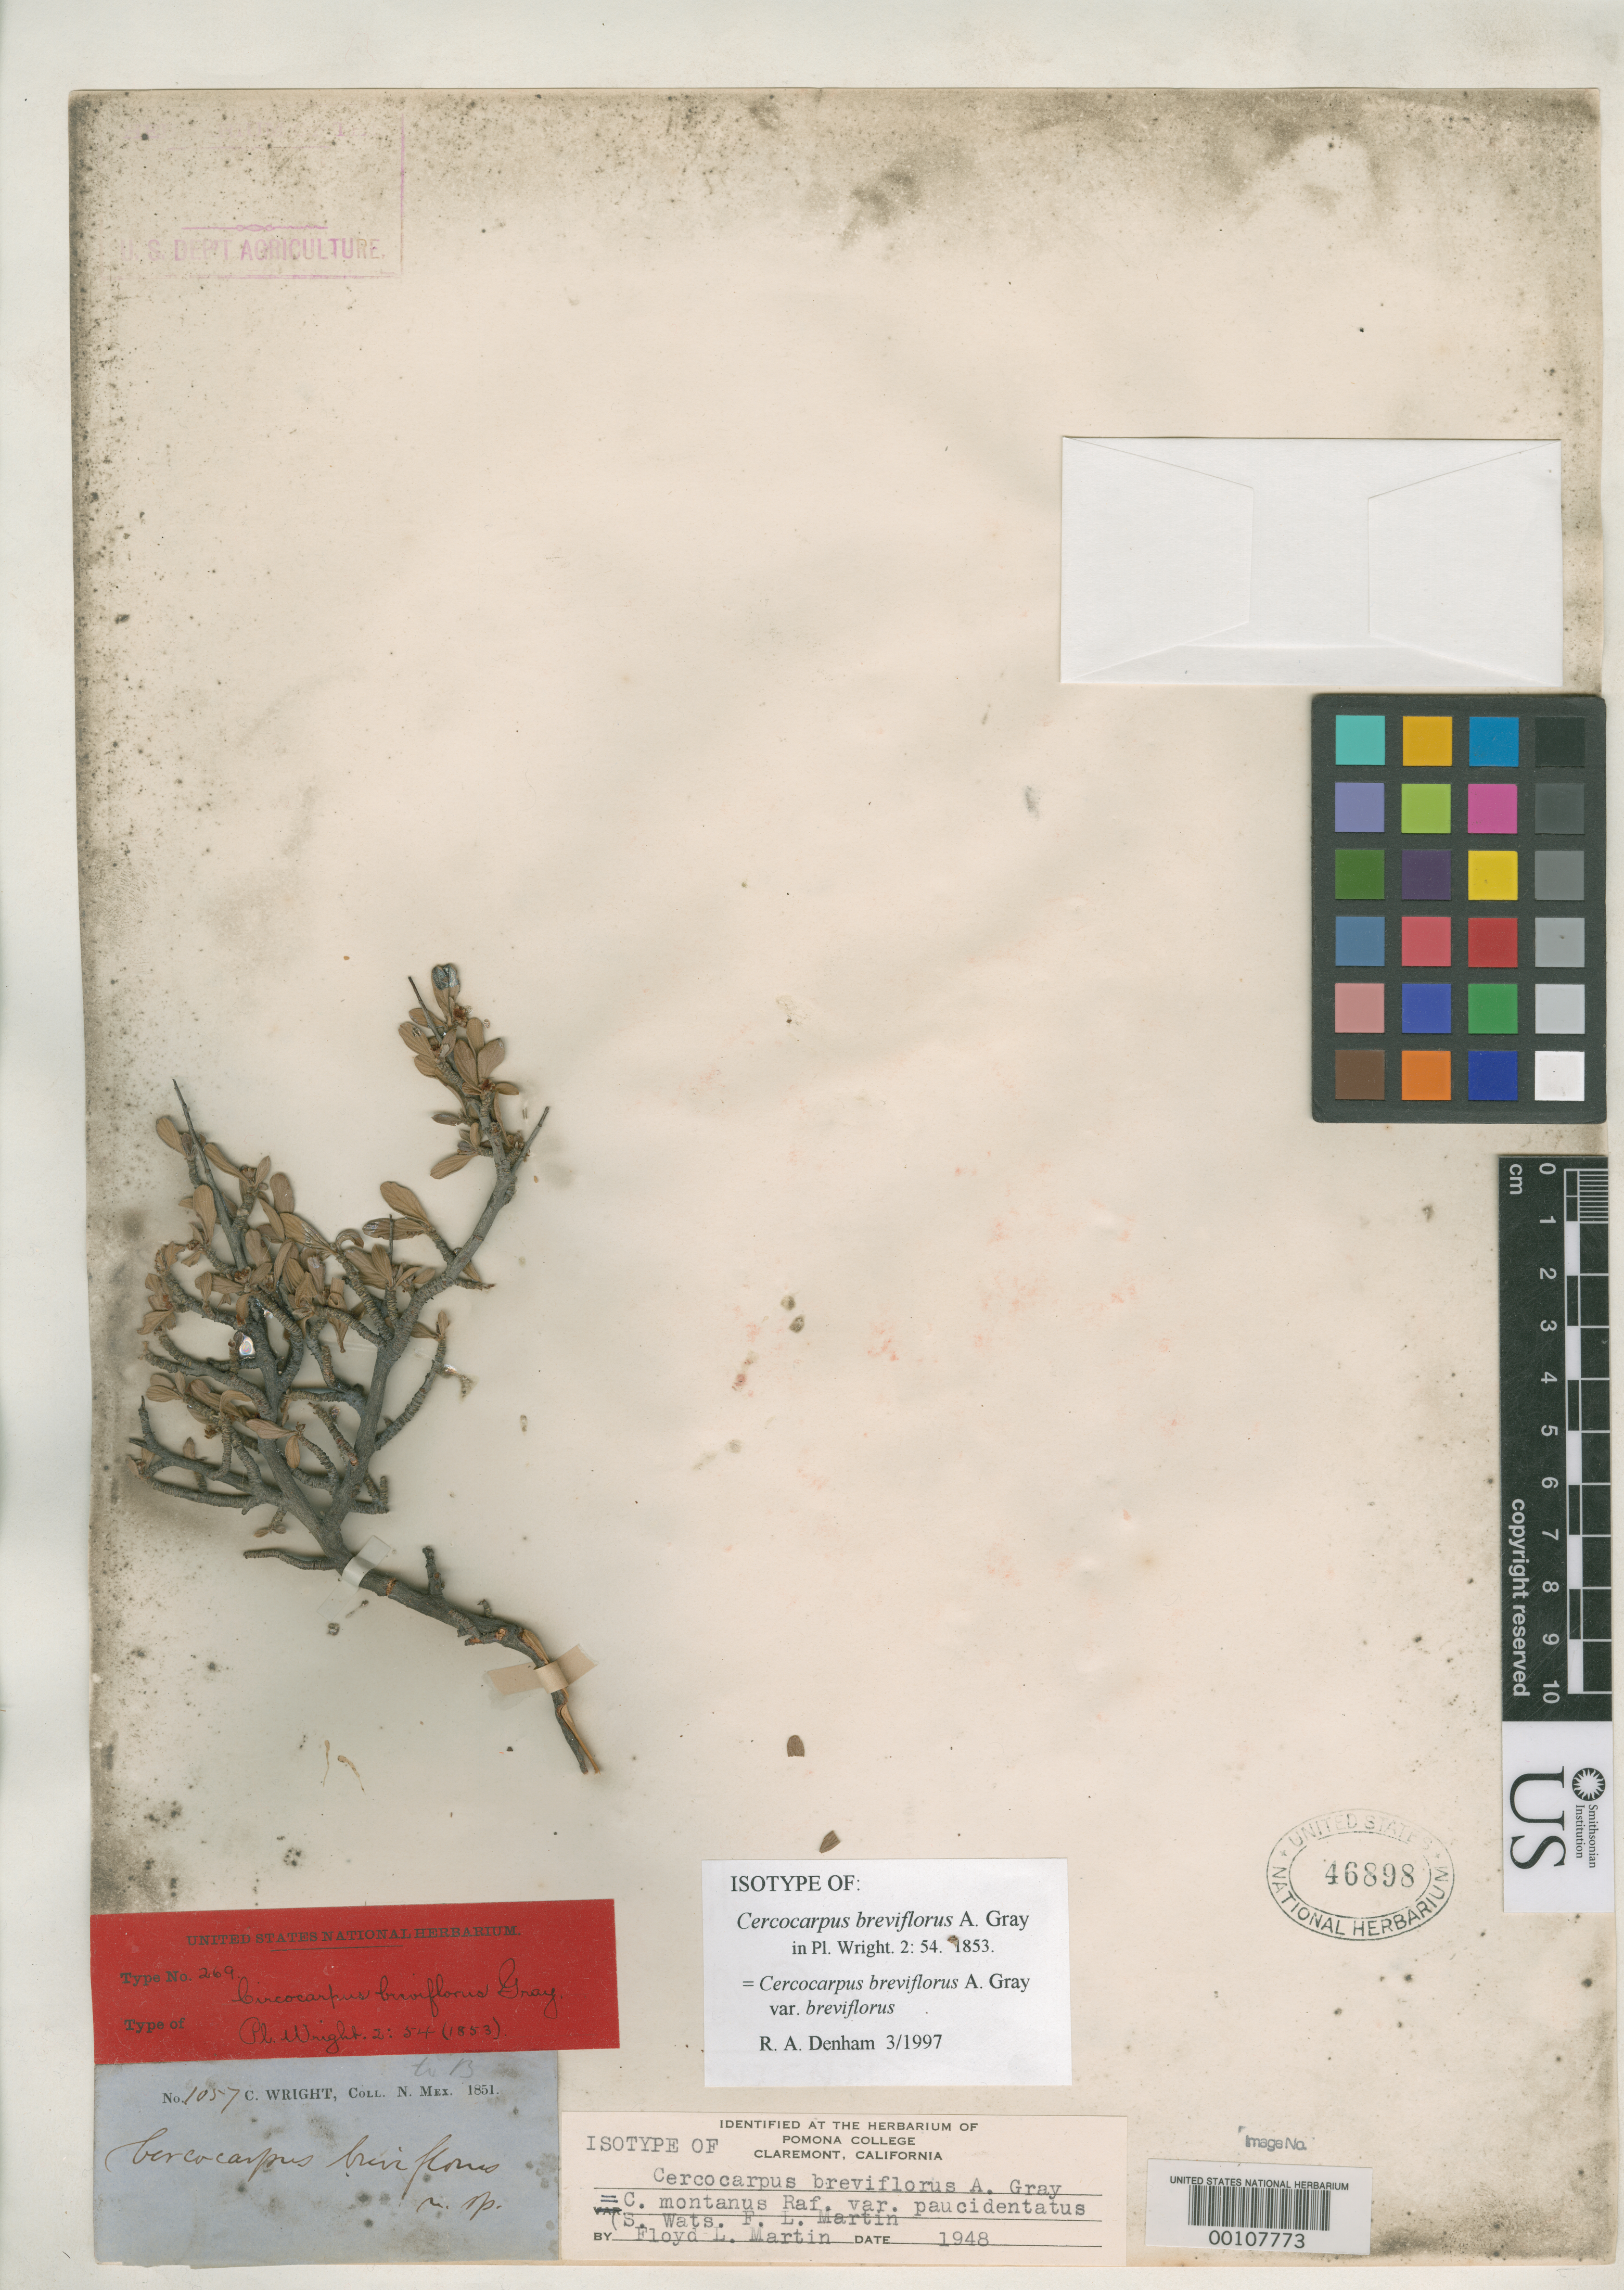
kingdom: Plantae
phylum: Tracheophyta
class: Magnoliopsida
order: Rosales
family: Rosaceae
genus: Cercocarpus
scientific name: Cercocarpus breviflorus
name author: A. Gray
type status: Isotype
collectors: C. Wright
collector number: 1057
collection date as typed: Jul 1851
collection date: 1851-07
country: United States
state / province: New Mexico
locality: Near Frontera.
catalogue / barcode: US 46898